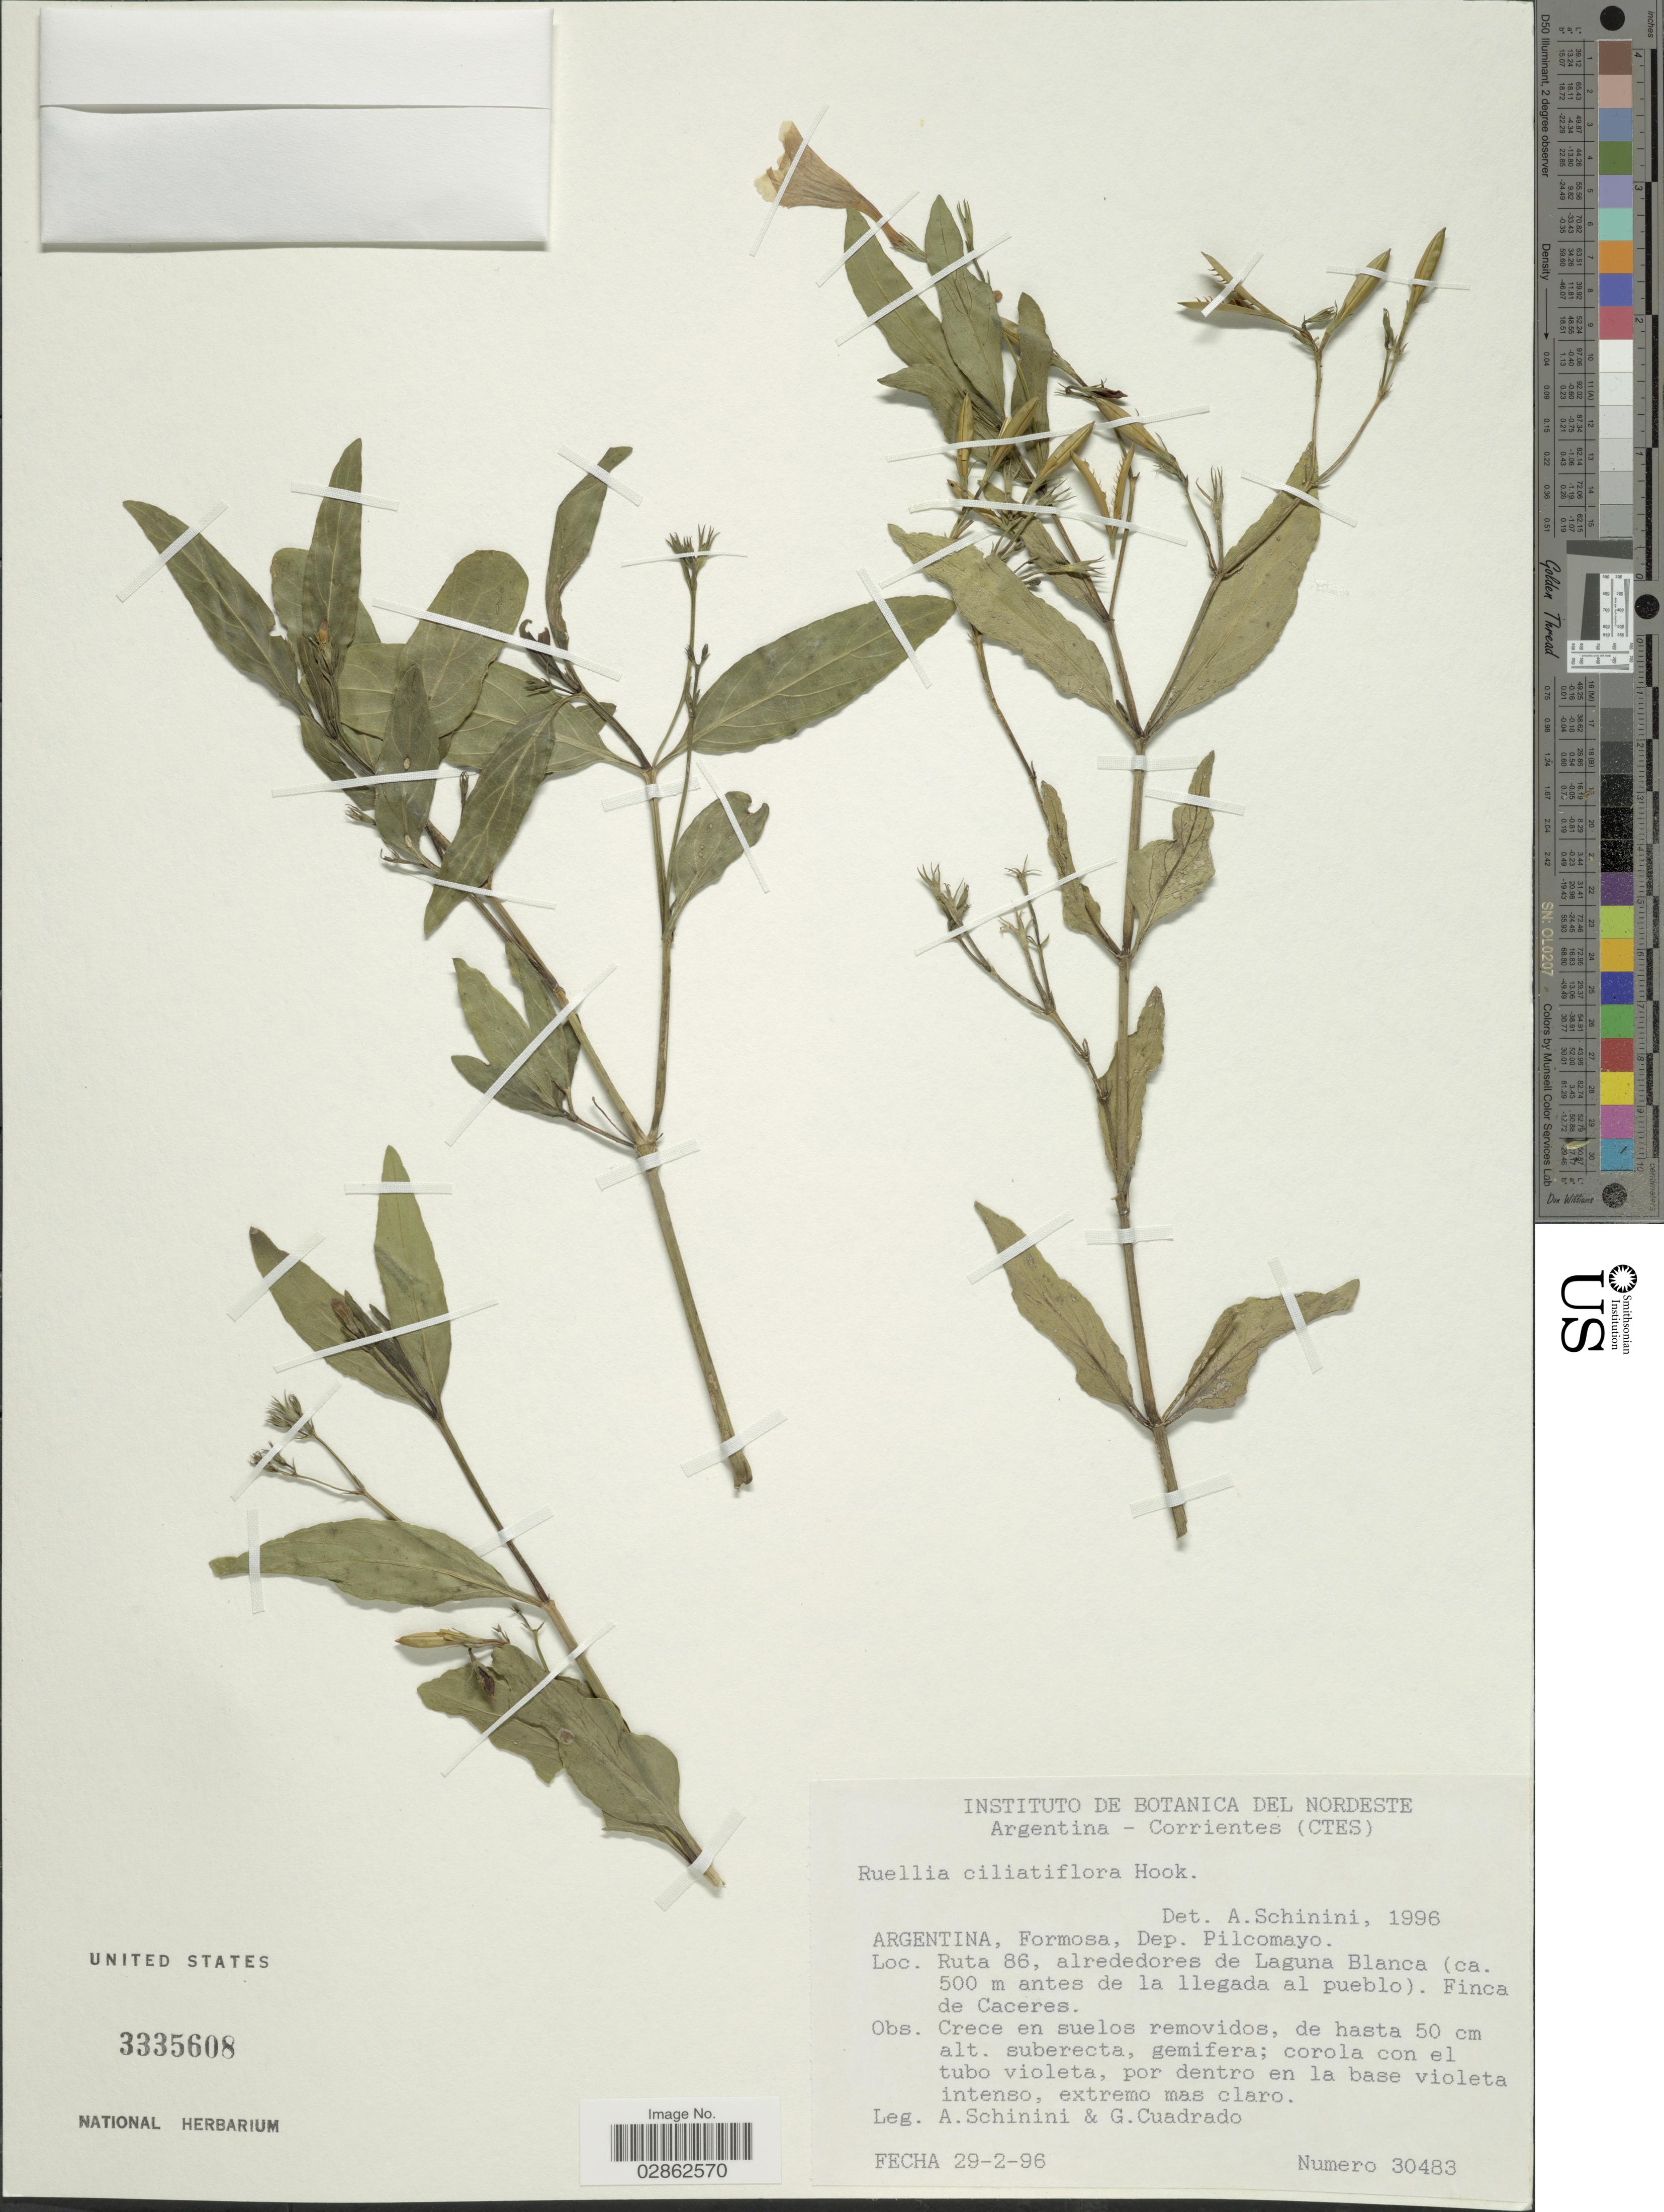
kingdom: Plantae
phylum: Tracheophyta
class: Magnoliopsida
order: Lamiales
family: Acanthaceae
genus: Ruellia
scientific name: Ruellia coerulea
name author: Morong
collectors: A. Schinini & G. Cuadrado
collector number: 30483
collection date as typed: Transcribed d/m/y: 29/2/96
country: Argentina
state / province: Formosa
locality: Dep. Pilcomayo. Ruta 86, alrededores de Laguna Blanca (ca. 500 m antes de la llegada al pueblo). Finca de Caceres.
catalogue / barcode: US 3335608